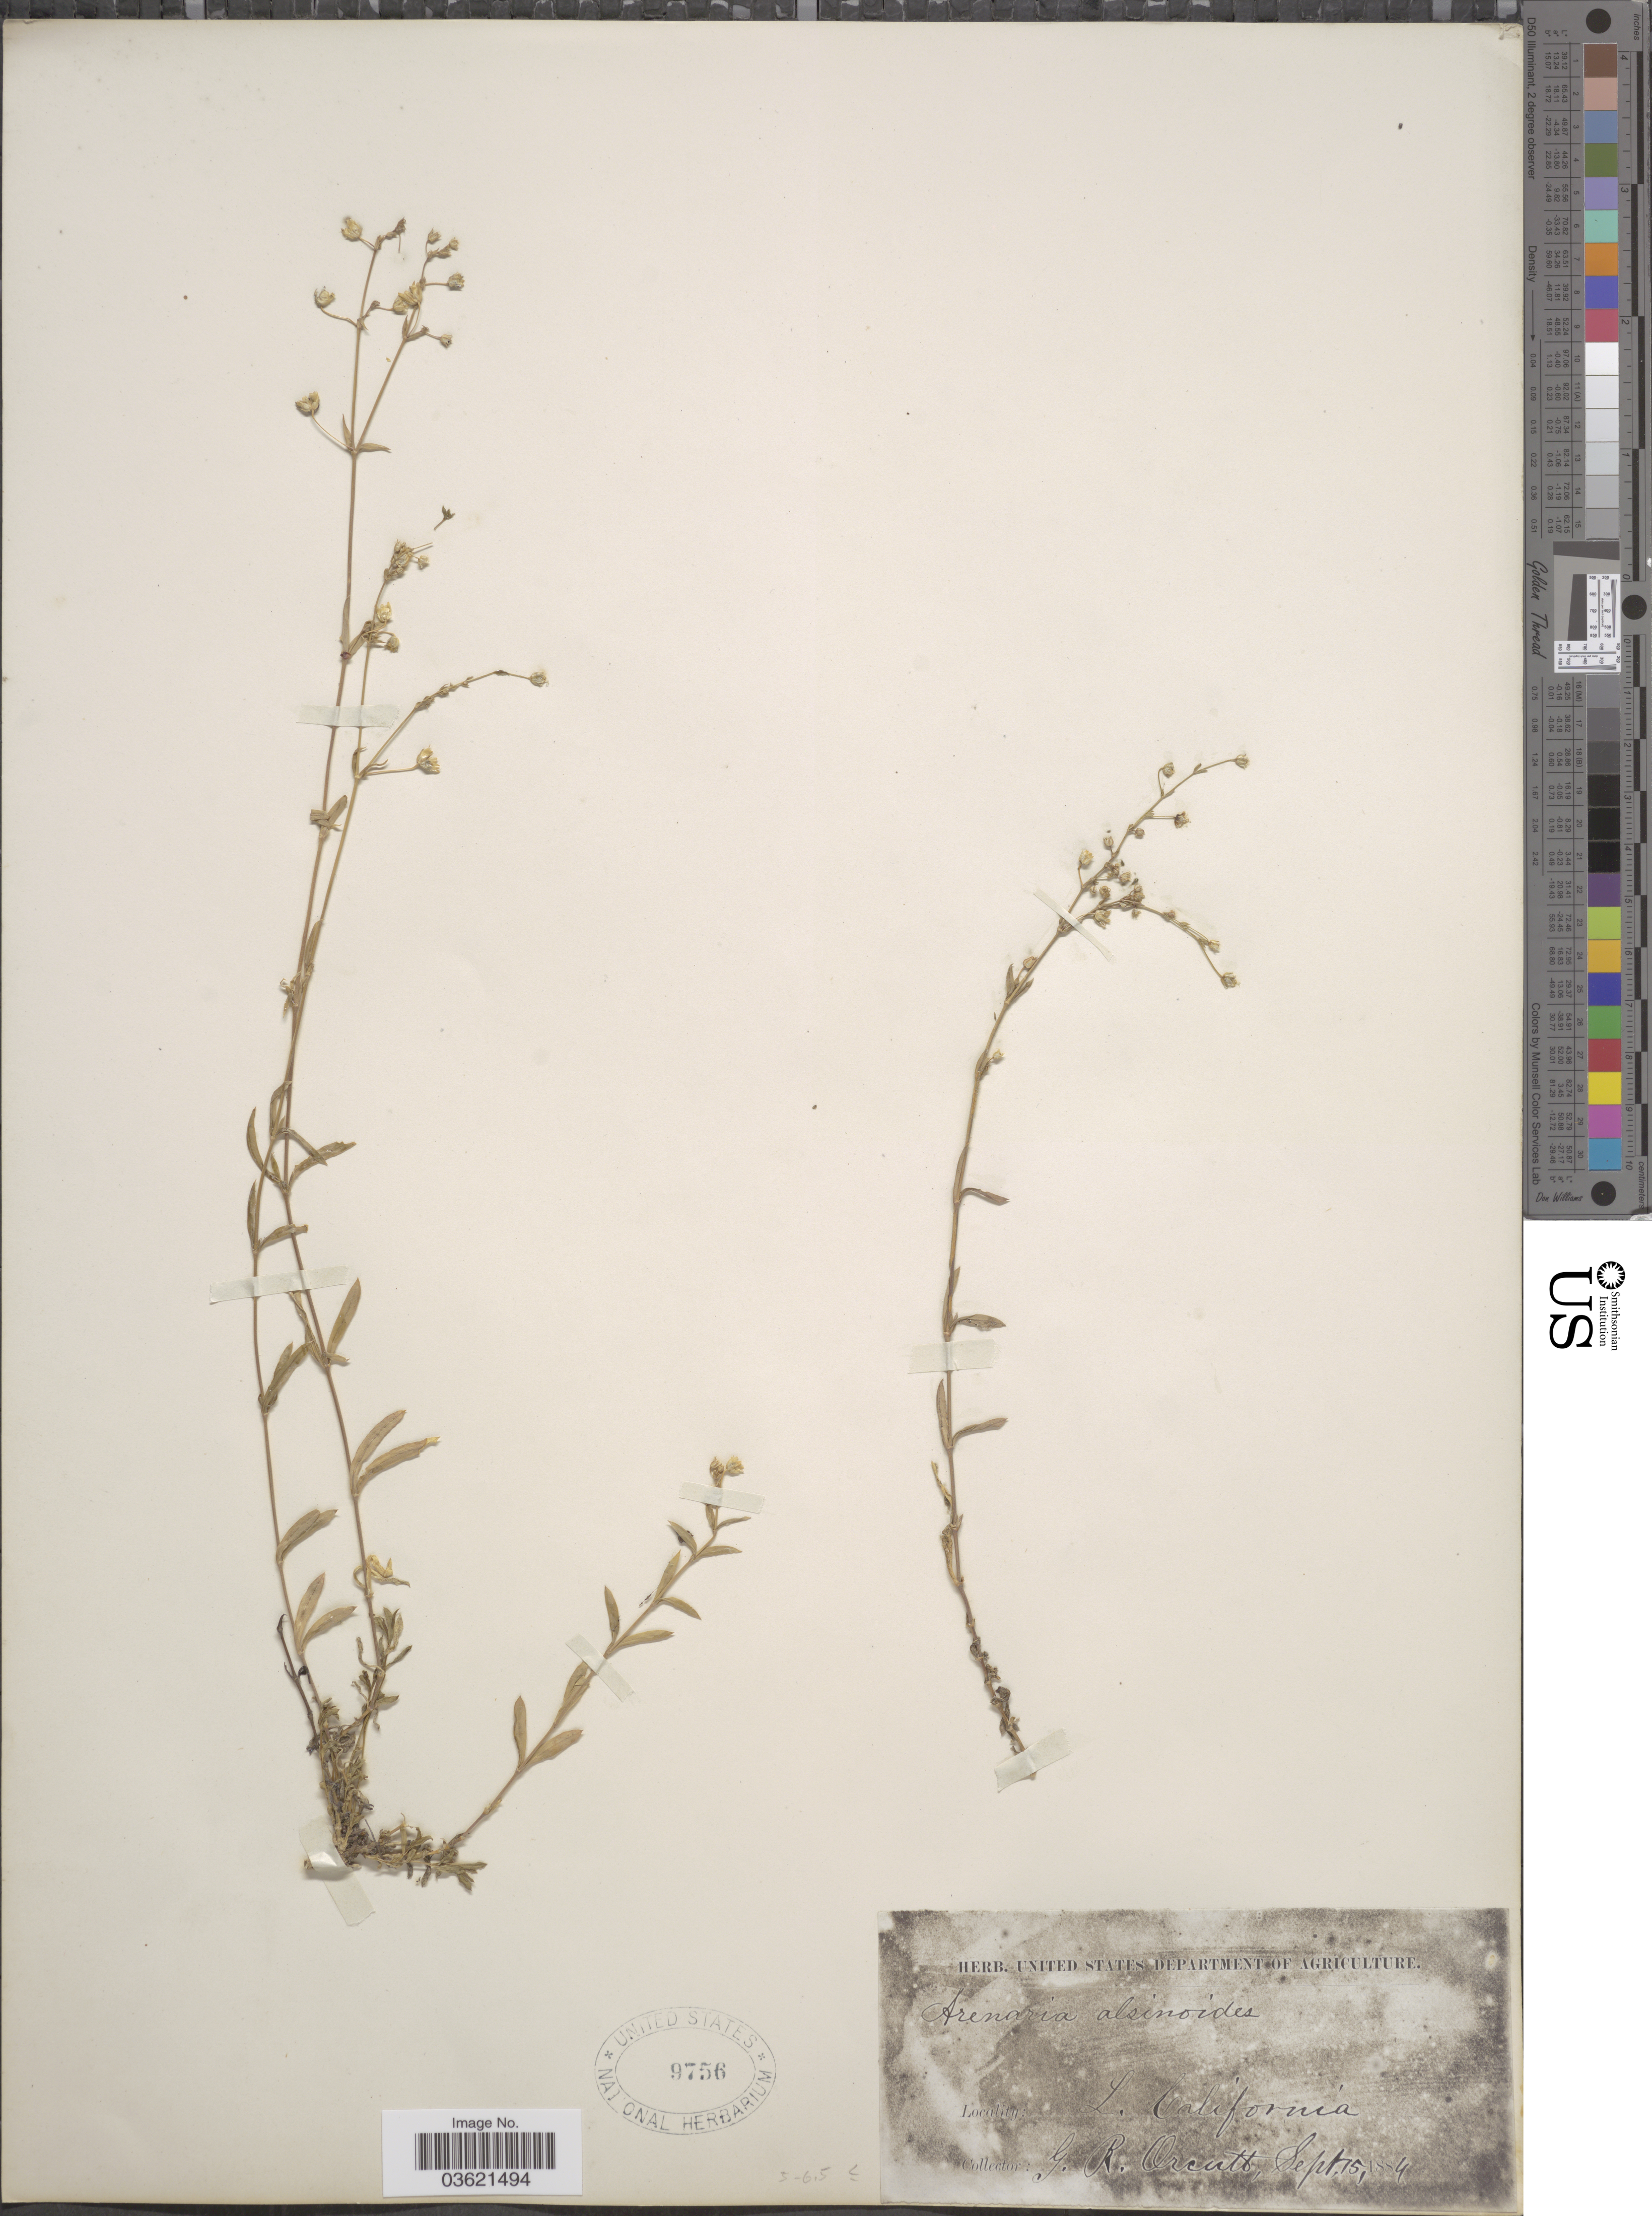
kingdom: Plantae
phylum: Tracheophyta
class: Magnoliopsida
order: Caryophyllales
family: Caryophyllaceae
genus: Arenaria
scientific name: Arenaria lanuginosa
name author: (Michx.) Rohrb.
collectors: C. R. Orcutt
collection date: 1884-09-15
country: Mexico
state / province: Baja California Norte / Baja California Sur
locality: L. California.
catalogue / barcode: US 9756